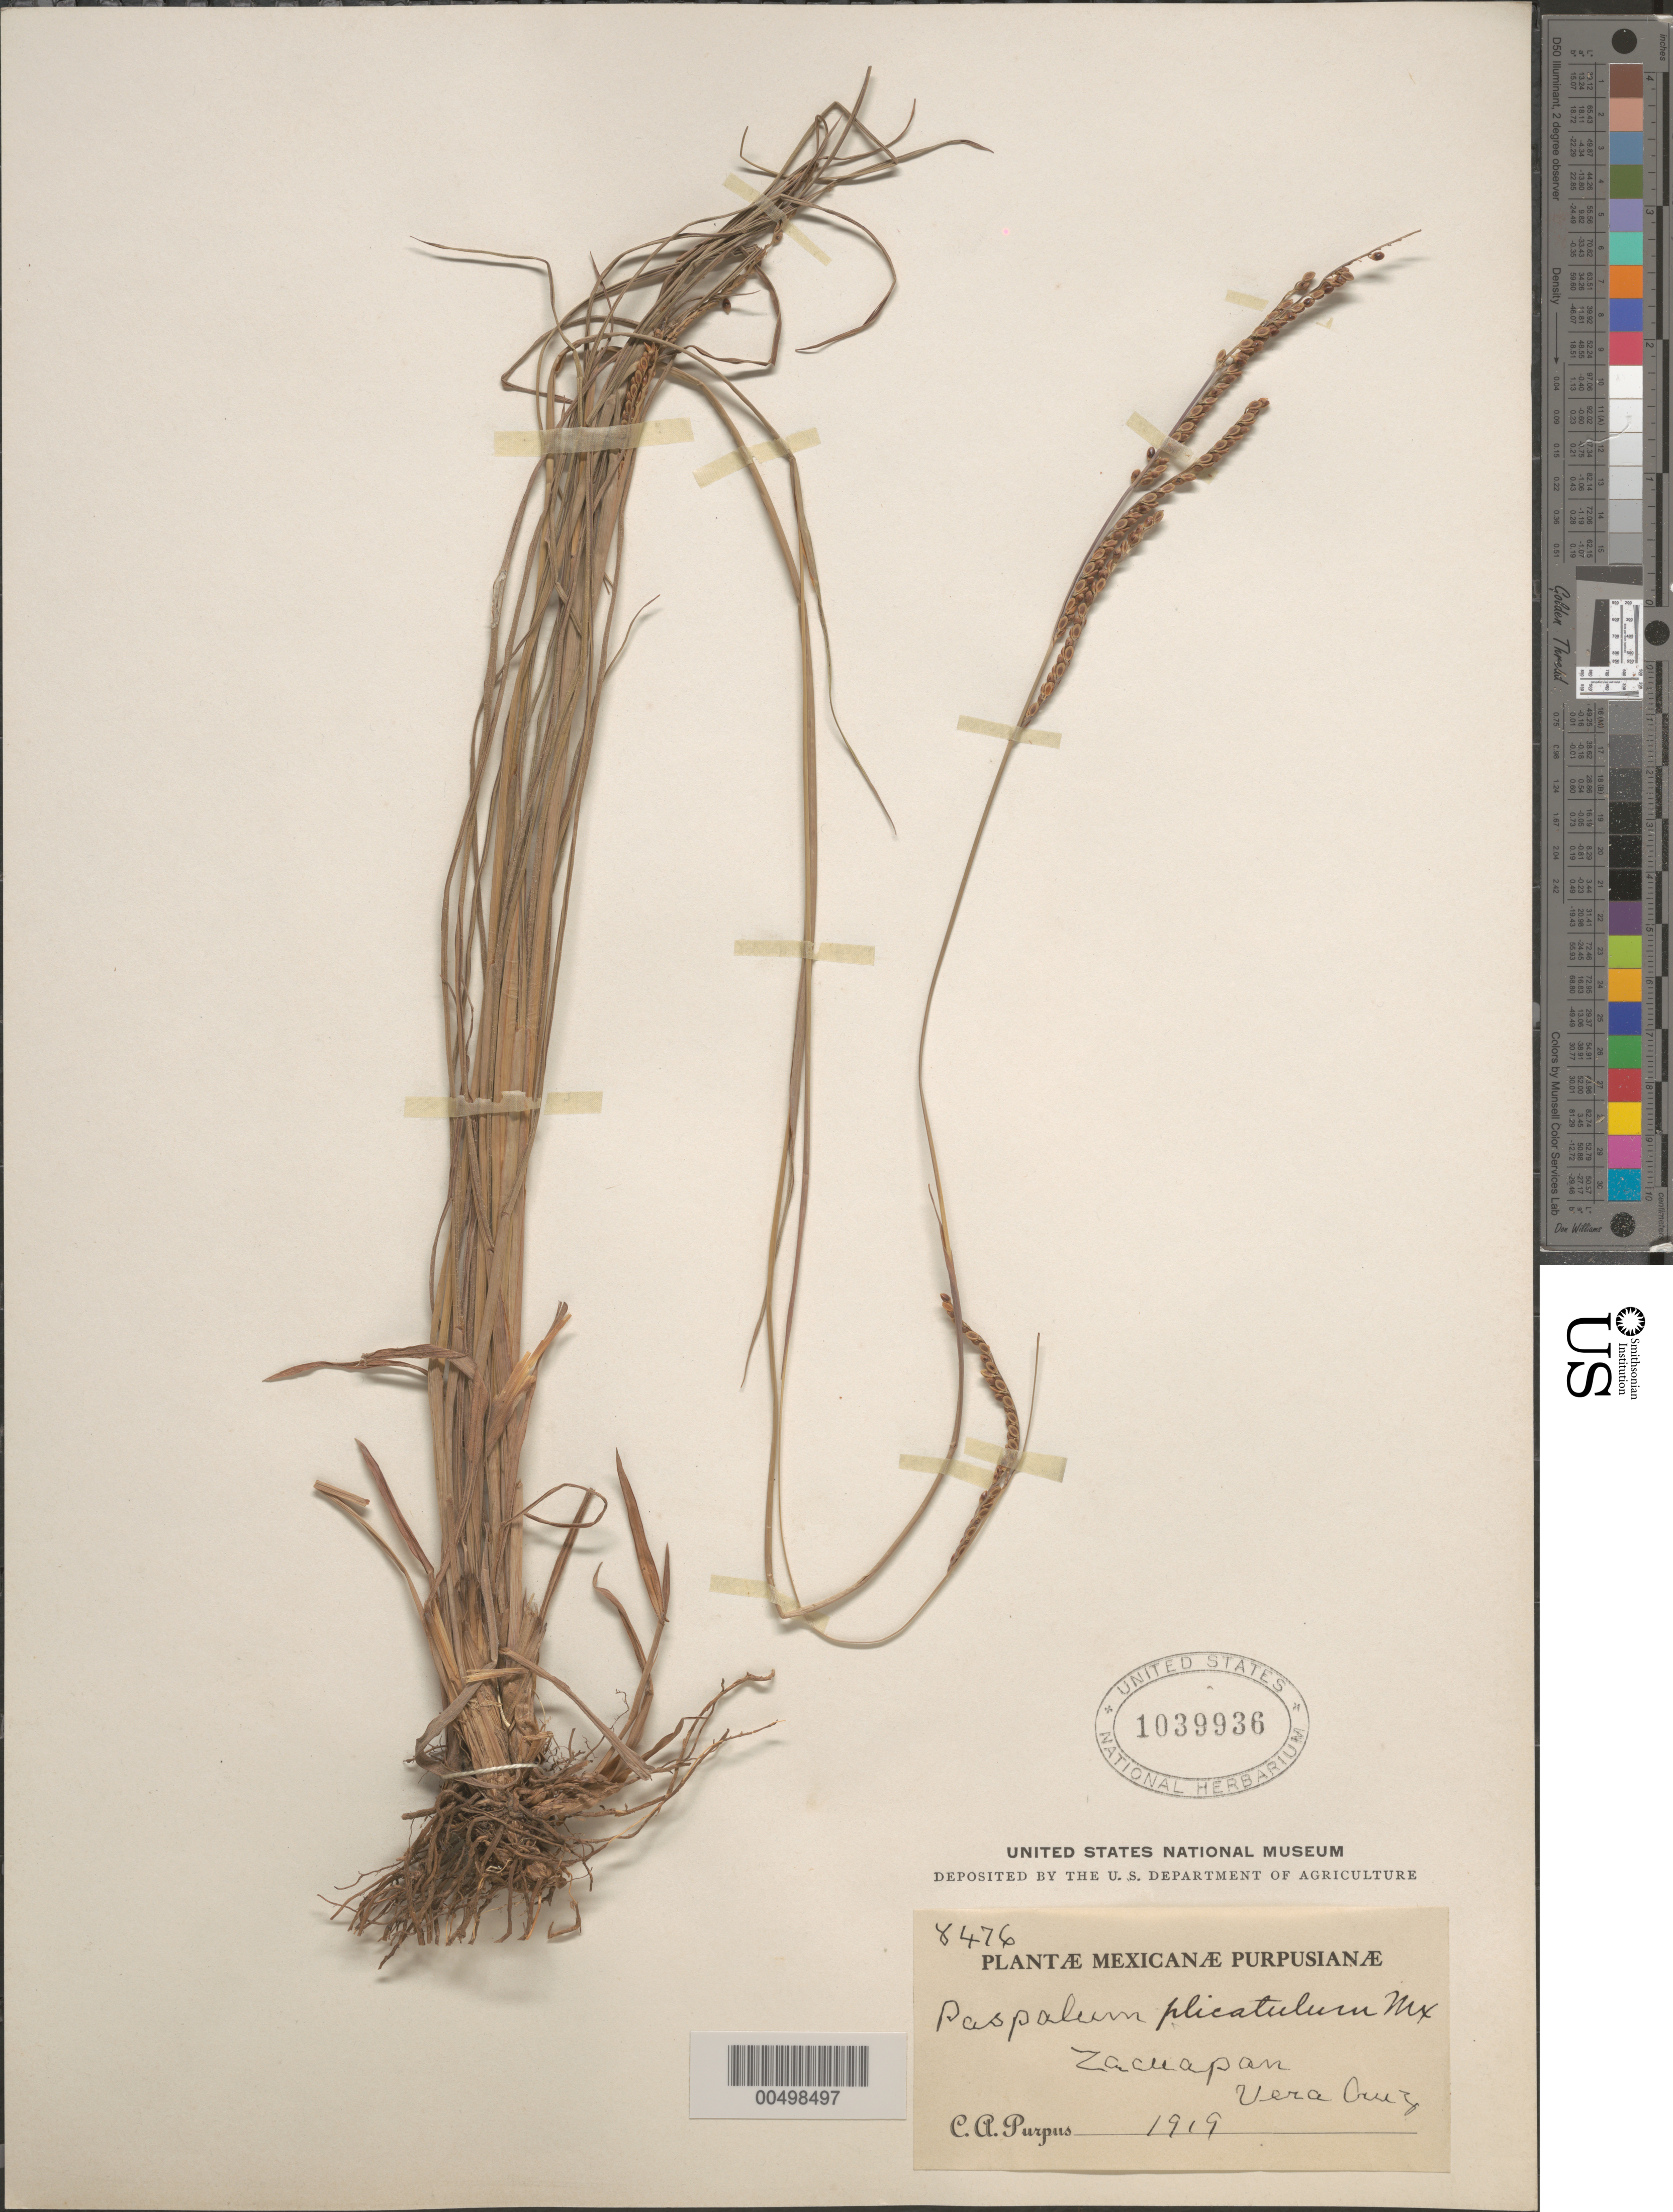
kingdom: Plantae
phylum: Tracheophyta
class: Liliopsida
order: Poales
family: Poaceae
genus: Paspalum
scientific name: Paspalum plicatulum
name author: Michx.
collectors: C. A. Purpus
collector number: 8476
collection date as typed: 1919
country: Mexico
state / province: Veracruz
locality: Zacuapan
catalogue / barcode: US 1039936